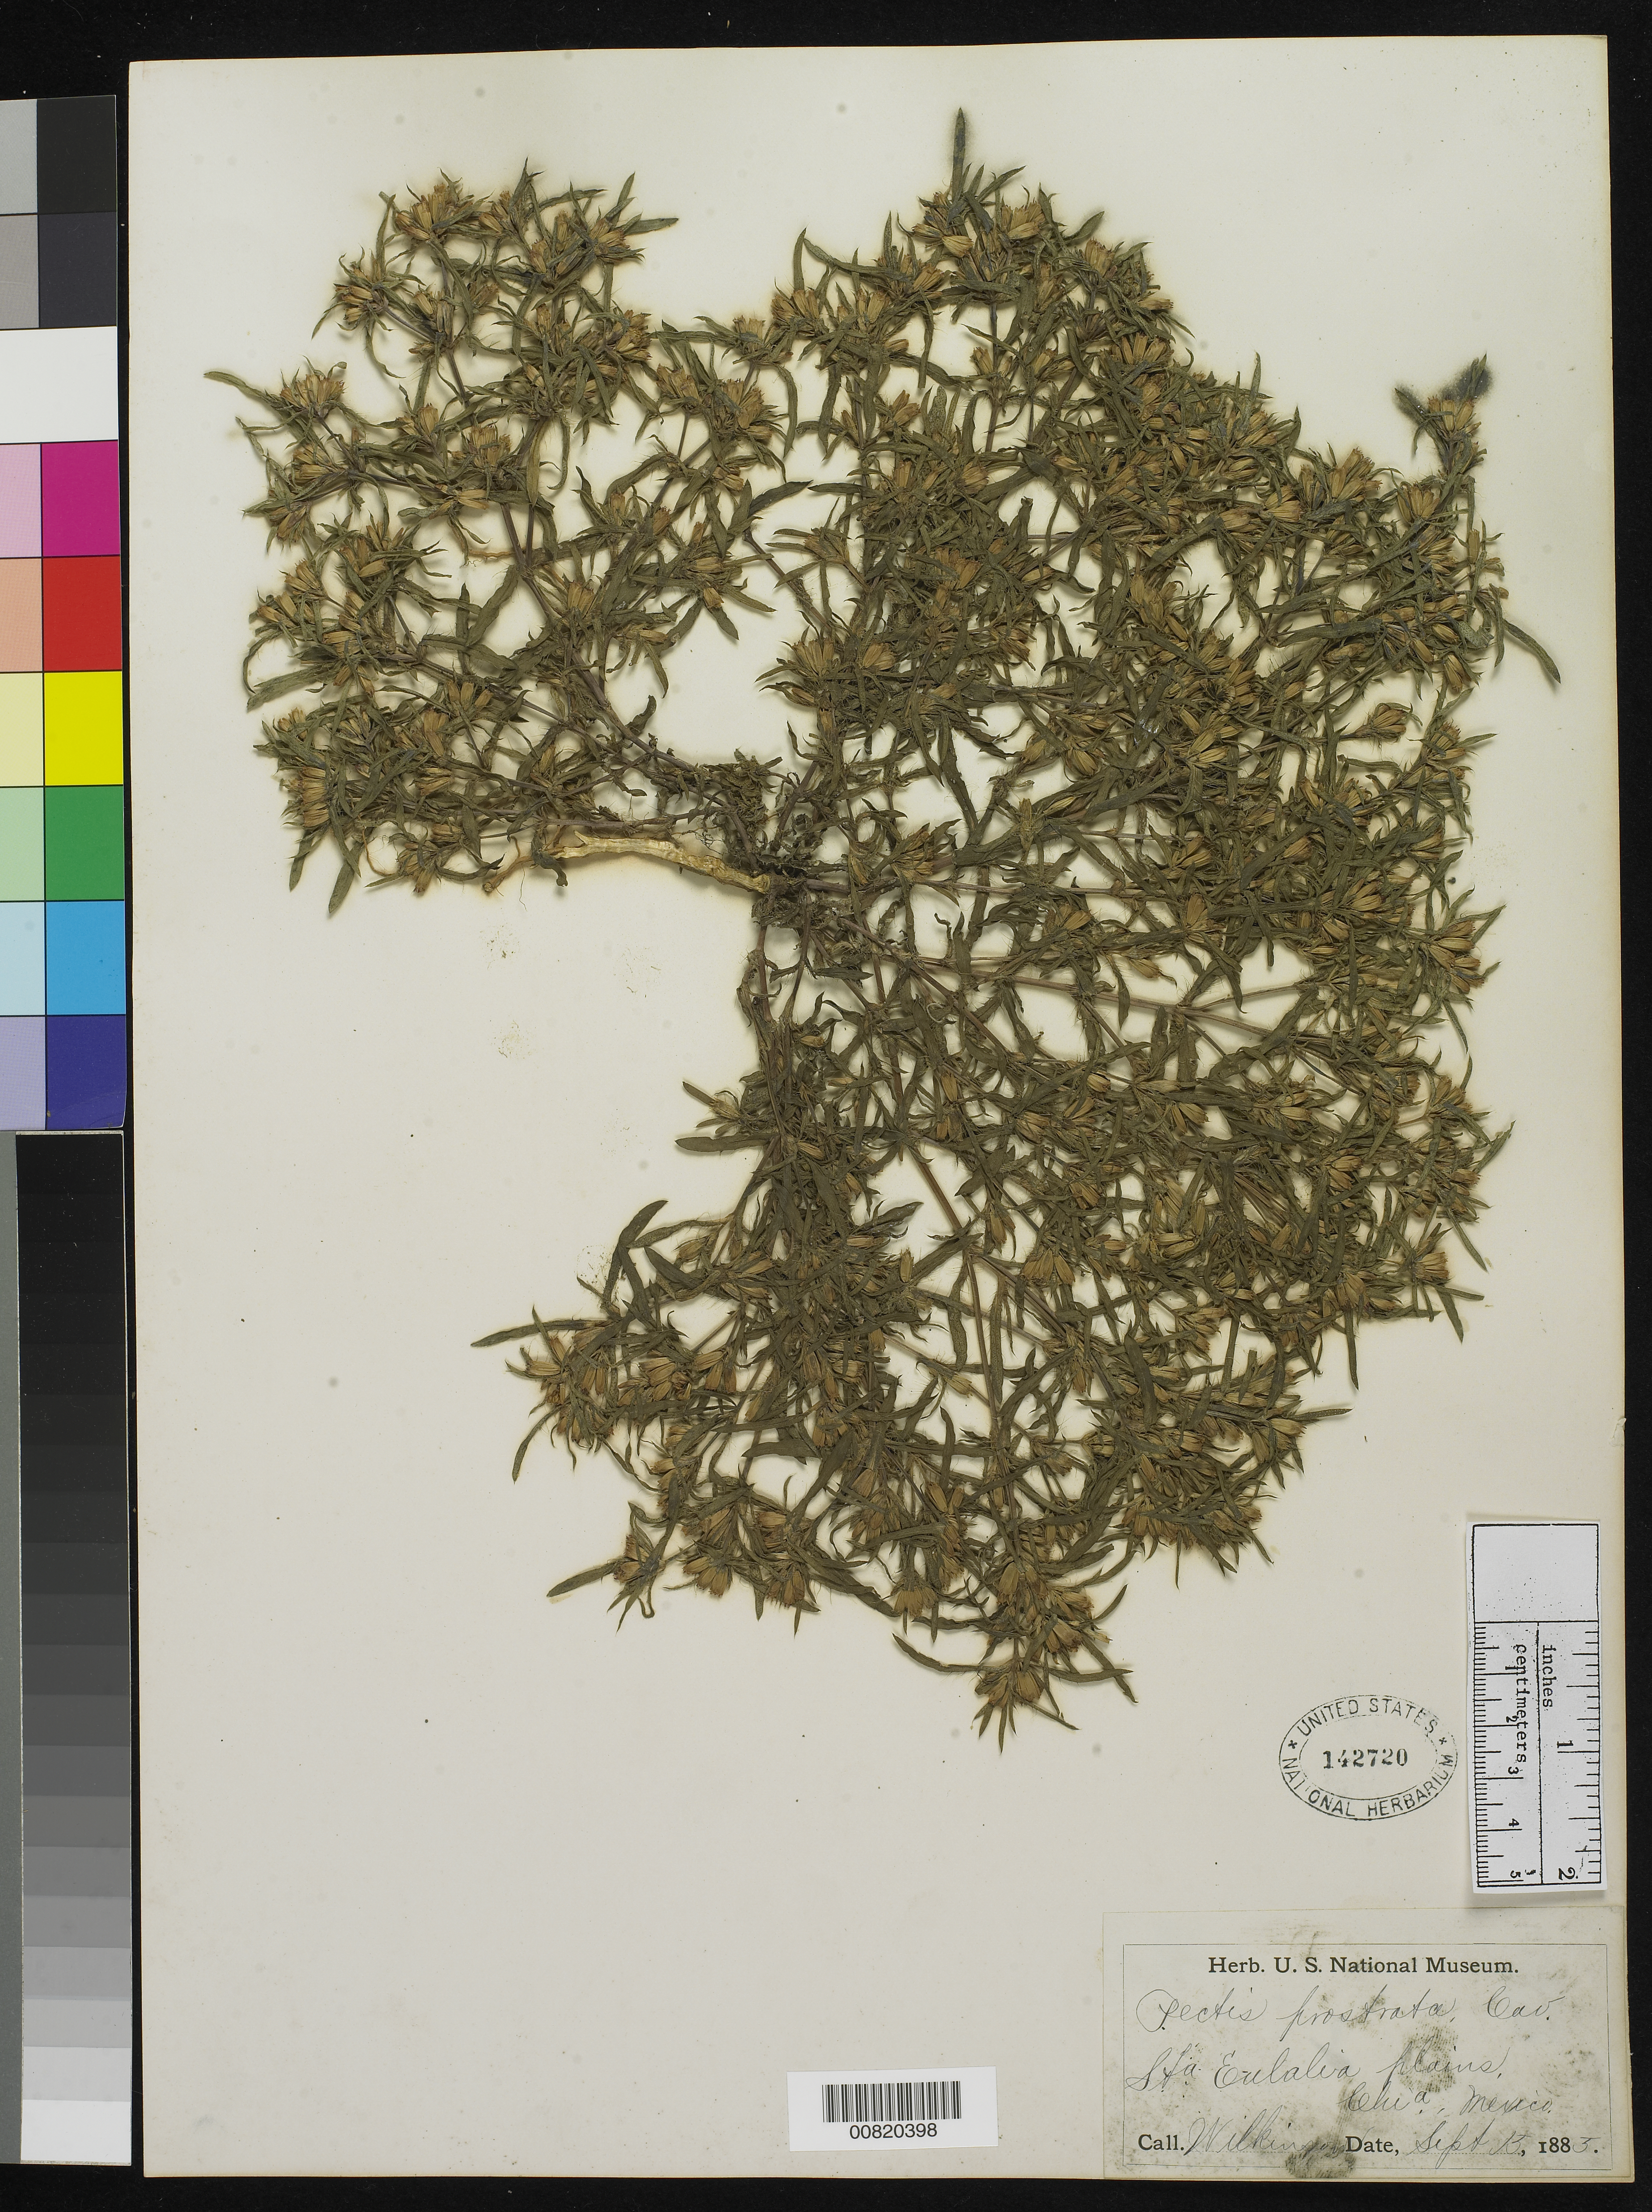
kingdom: Plantae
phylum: Tracheophyta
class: Magnoliopsida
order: Asterales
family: Asteraceae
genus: Pectis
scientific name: Pectis prostrata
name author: Cav.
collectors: E. Wilkinson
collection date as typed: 15 Sep 1885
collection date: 1885-09-15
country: Mexico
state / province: Chihuahua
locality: Sta, Eulalia plains, Chihuahua.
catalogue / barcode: US 142720